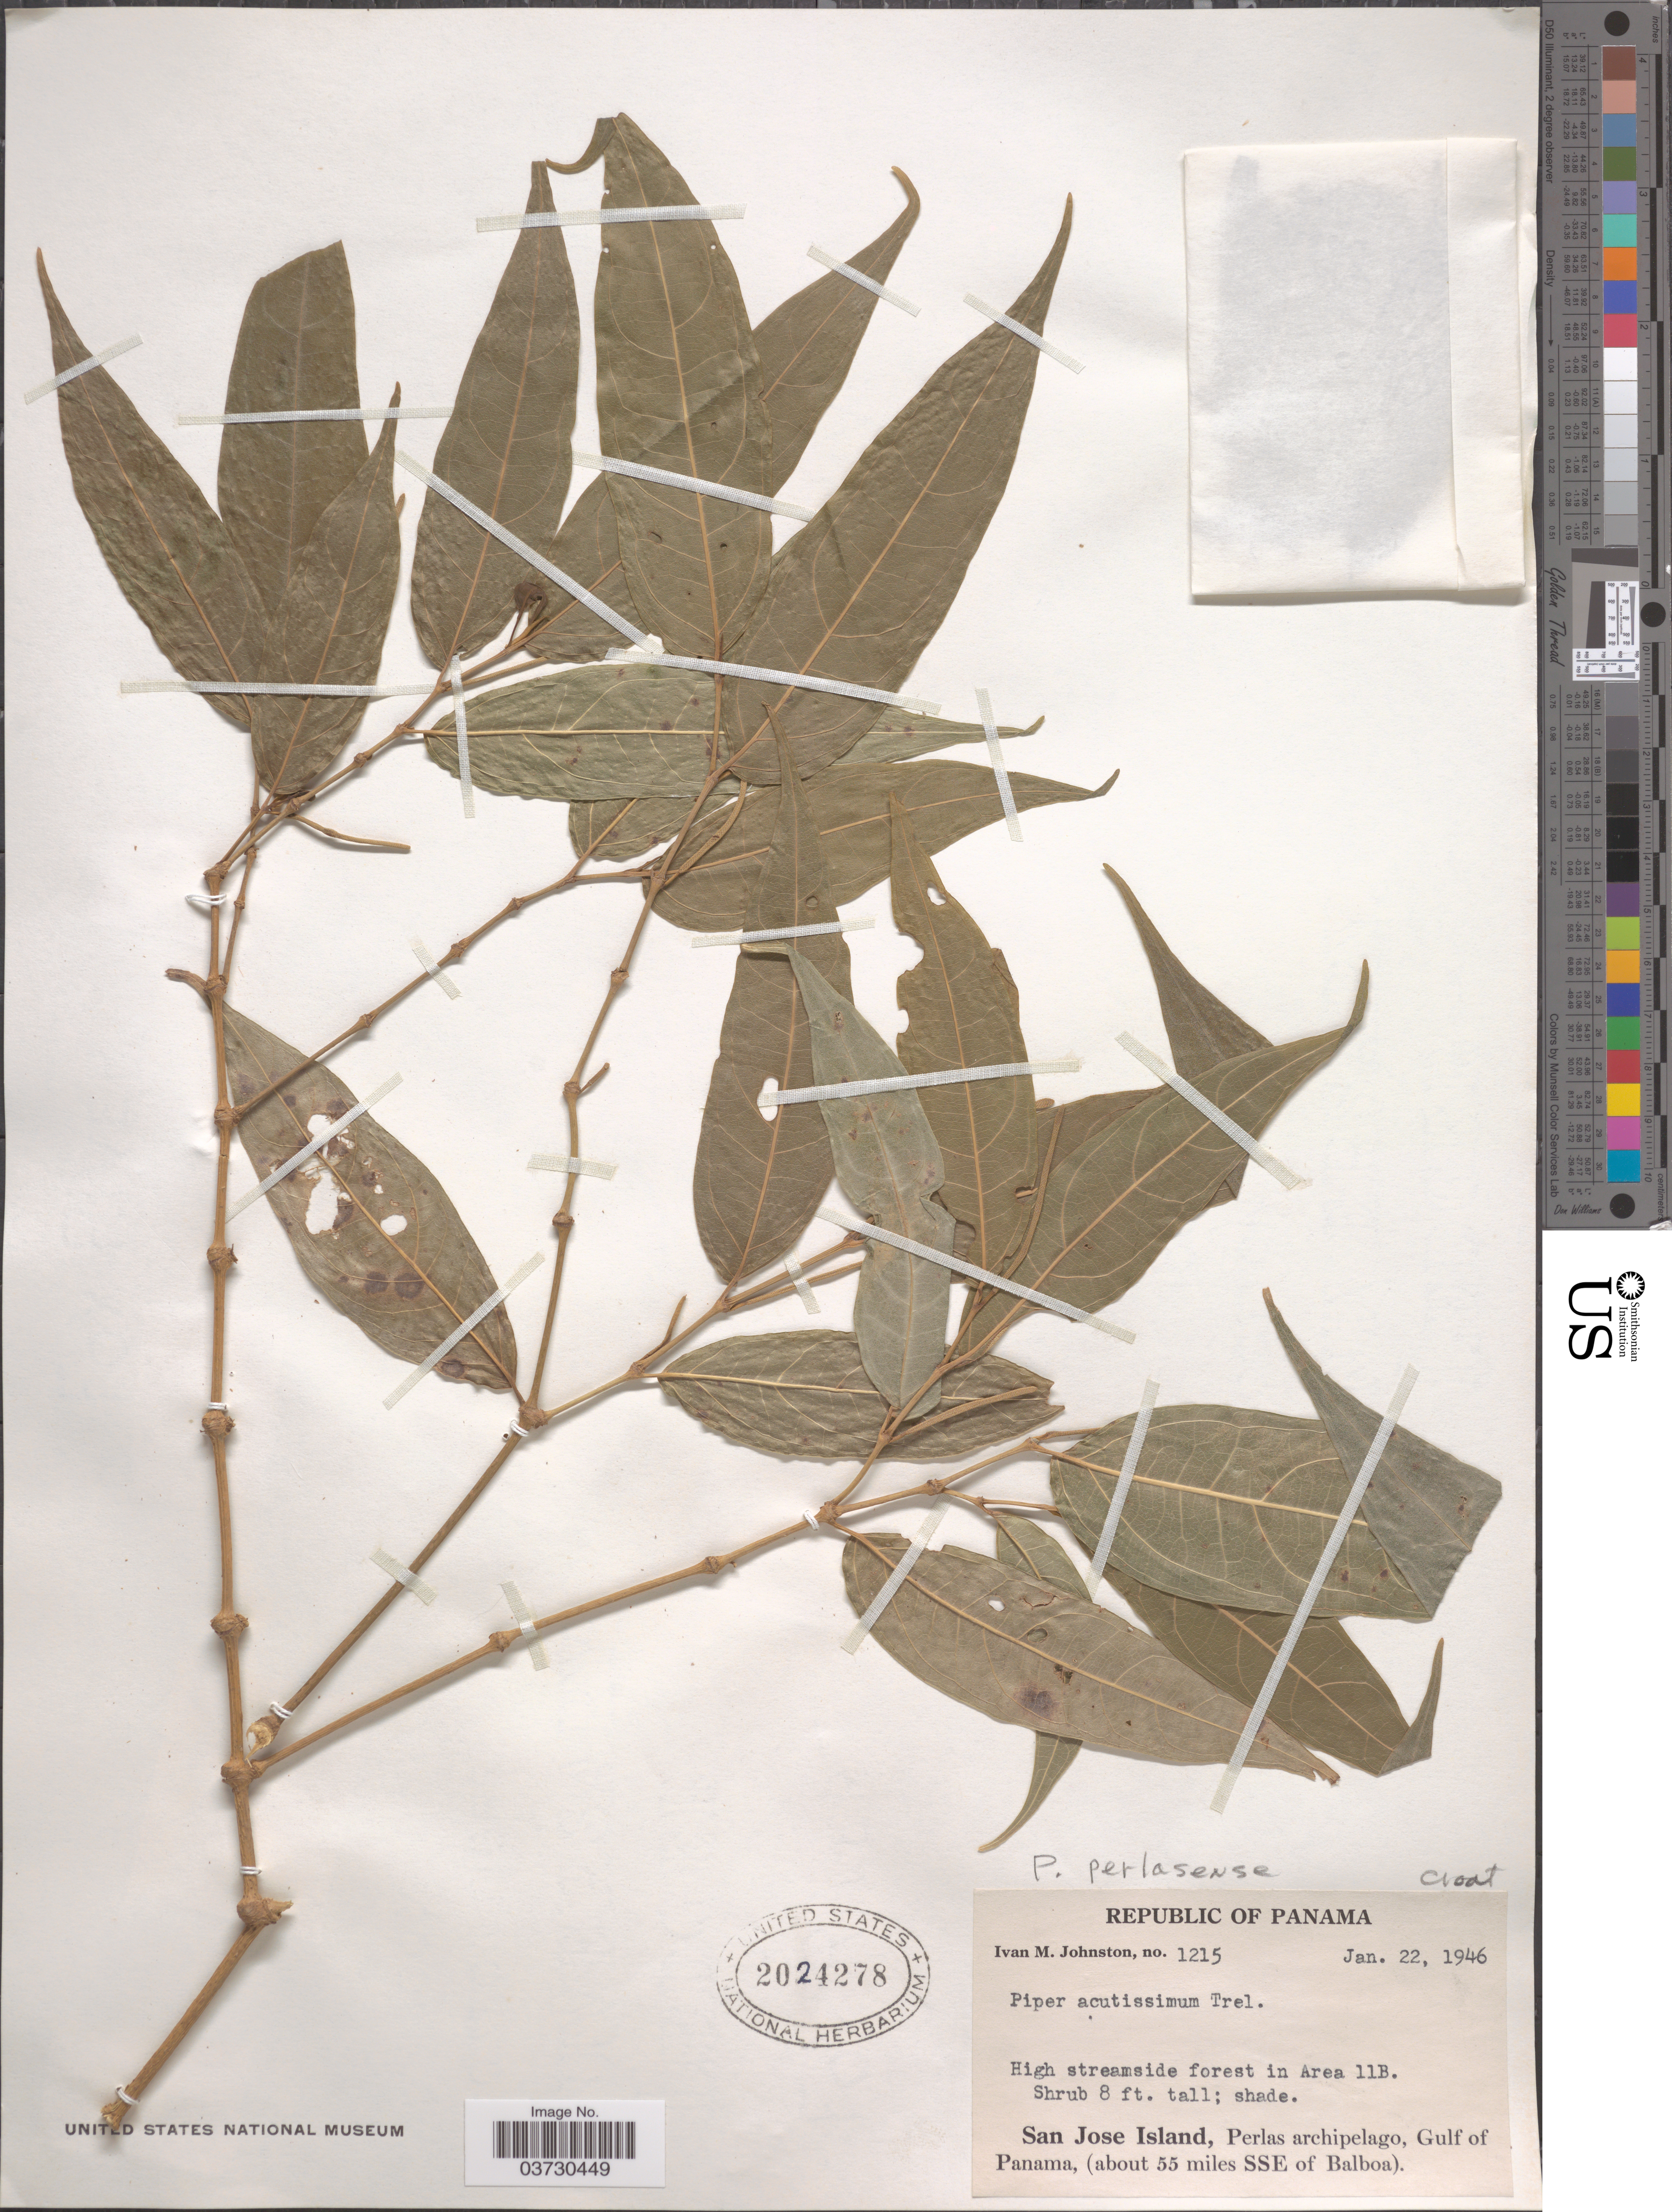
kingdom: Plantae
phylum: Tracheophyta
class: Magnoliopsida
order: Piperales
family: Piperaceae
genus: Piper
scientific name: Piper perlasense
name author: Yunck.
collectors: I.M. Johnston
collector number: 1215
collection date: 1946-01-22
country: Panama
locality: Republic of Panama. In Area 11B. San Jose Island, Perlas archipelago, Gulf of Panama, (about 55 miles SSE of Balboa).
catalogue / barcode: US 2024278